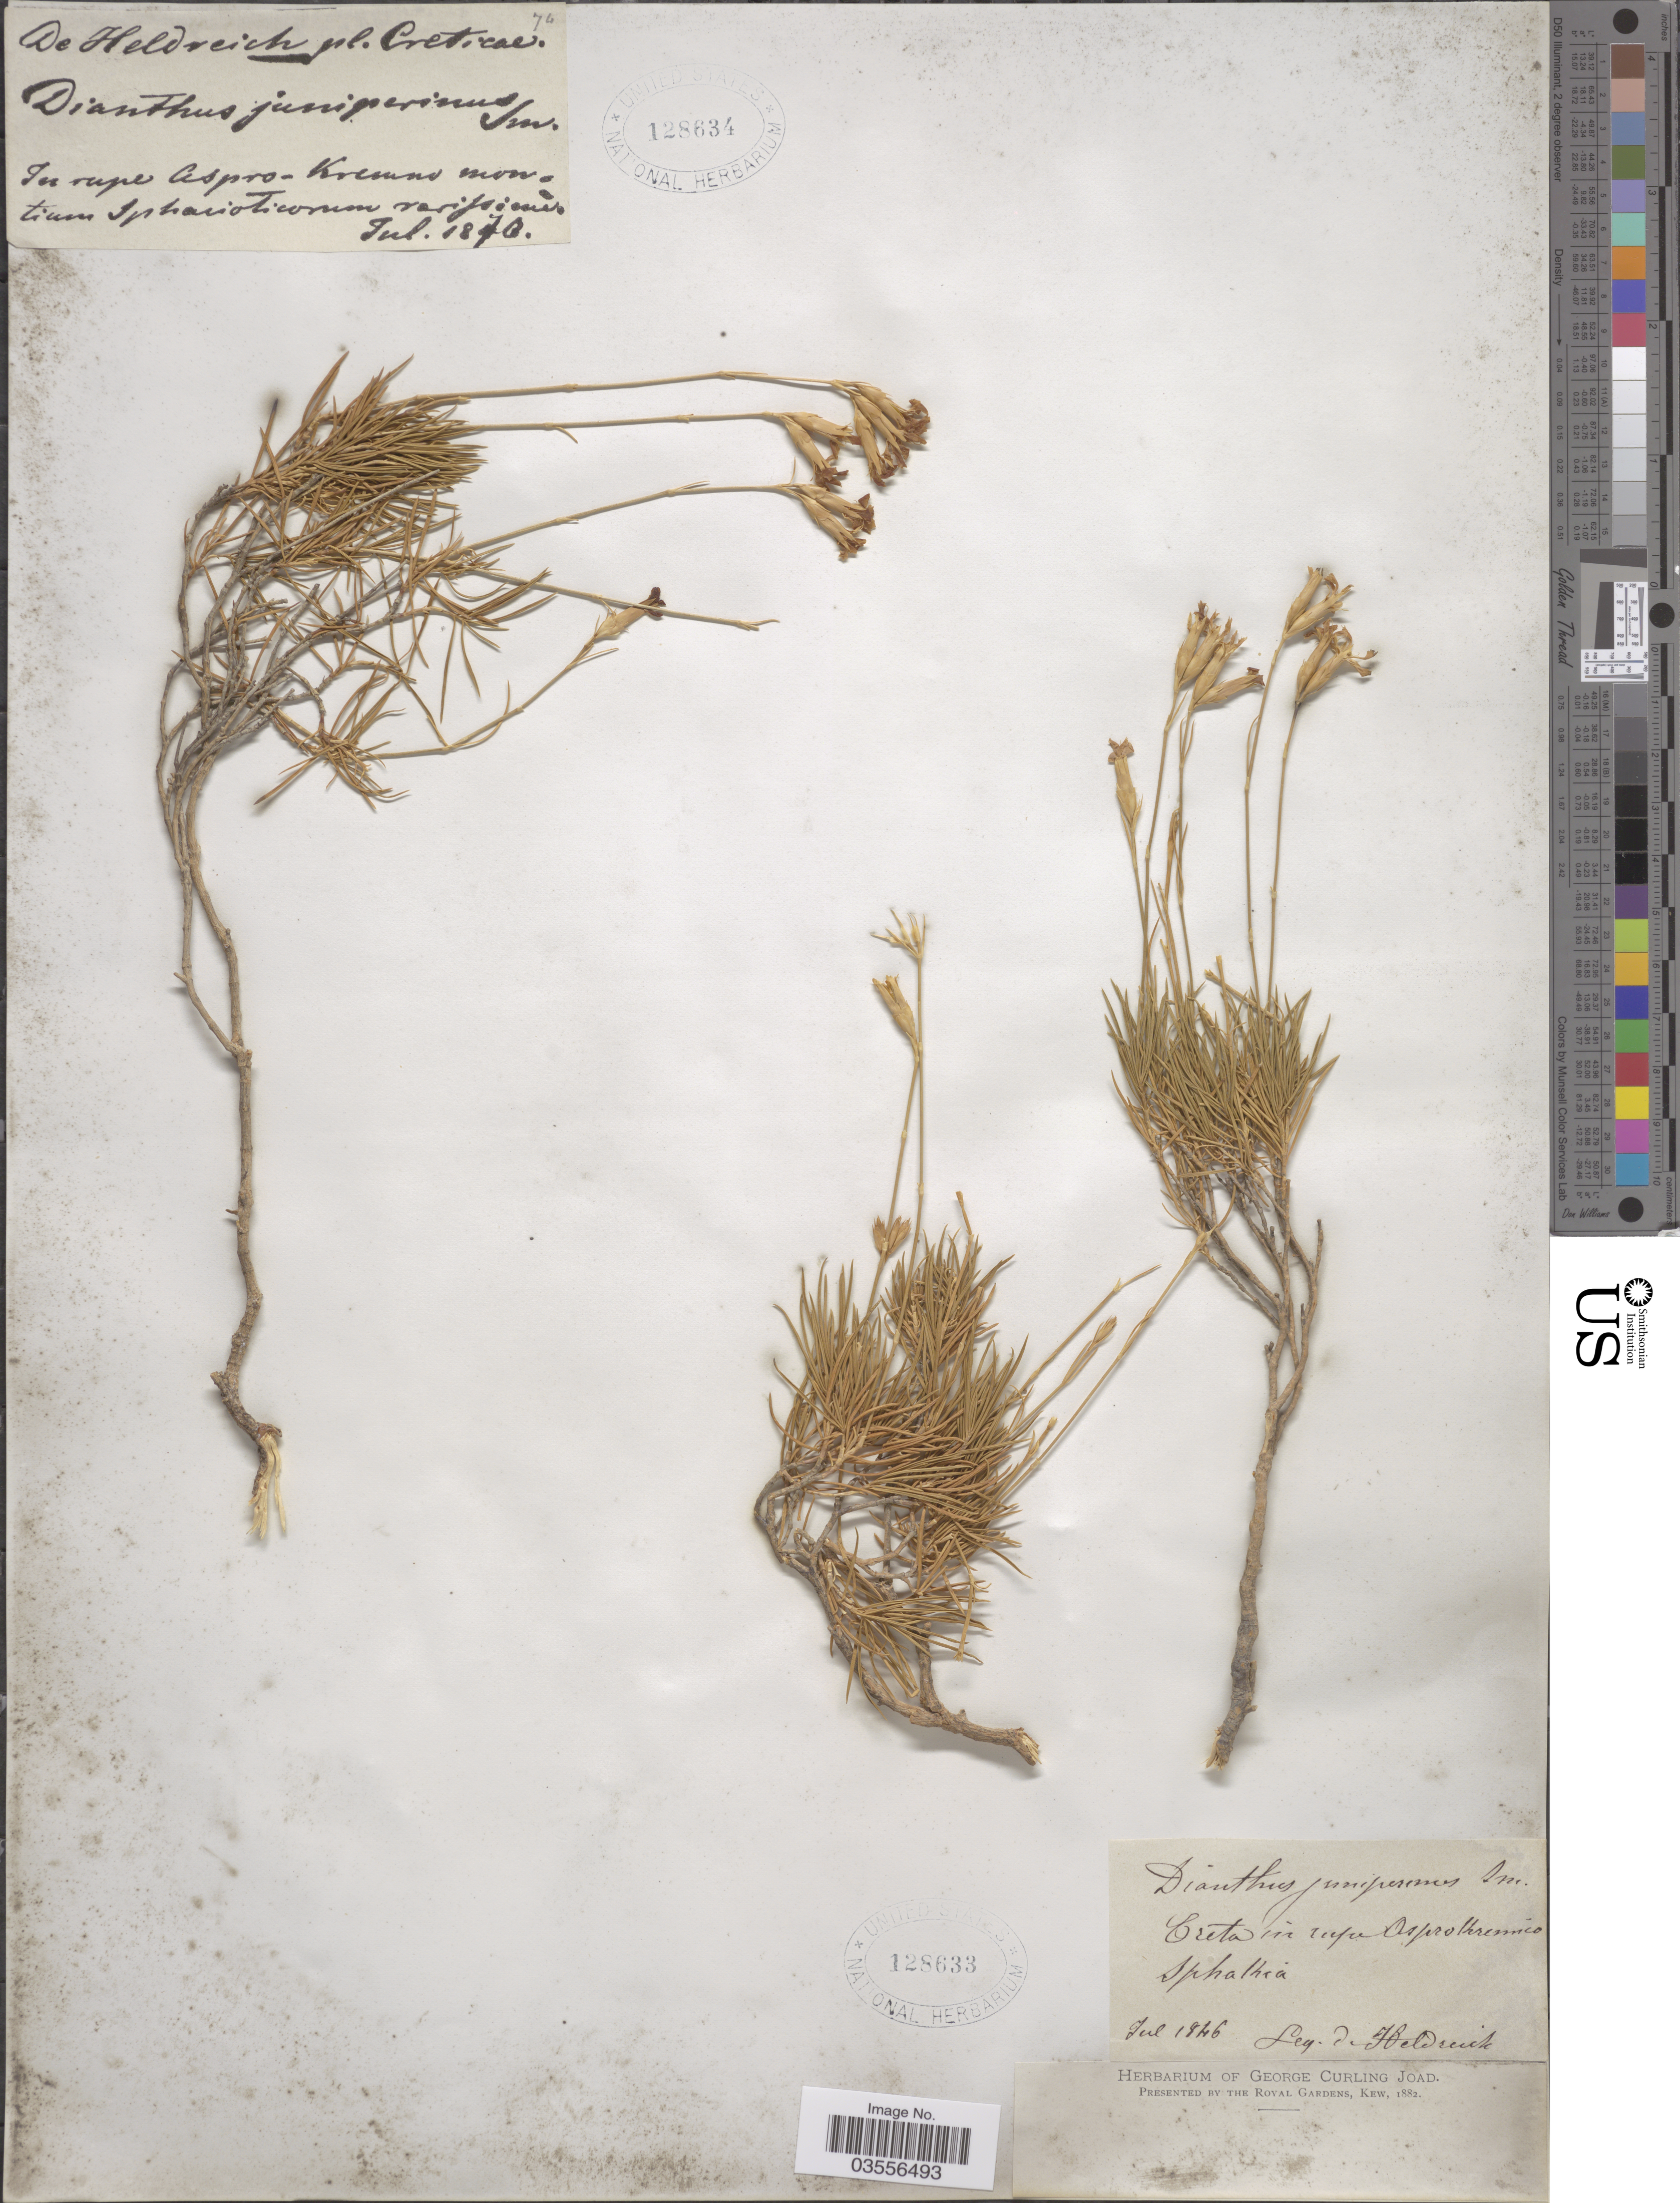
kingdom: Plantae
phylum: Tracheophyta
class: Magnoliopsida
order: Caryophyllales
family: Caryophyllaceae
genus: Dianthus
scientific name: Dianthus juniperinus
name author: Sm.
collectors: -. De Heldreich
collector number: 74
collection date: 1870-07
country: Greece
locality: Creticae. In rupe Aspro-Kremno montium Sphacioticorum.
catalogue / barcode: US 128634